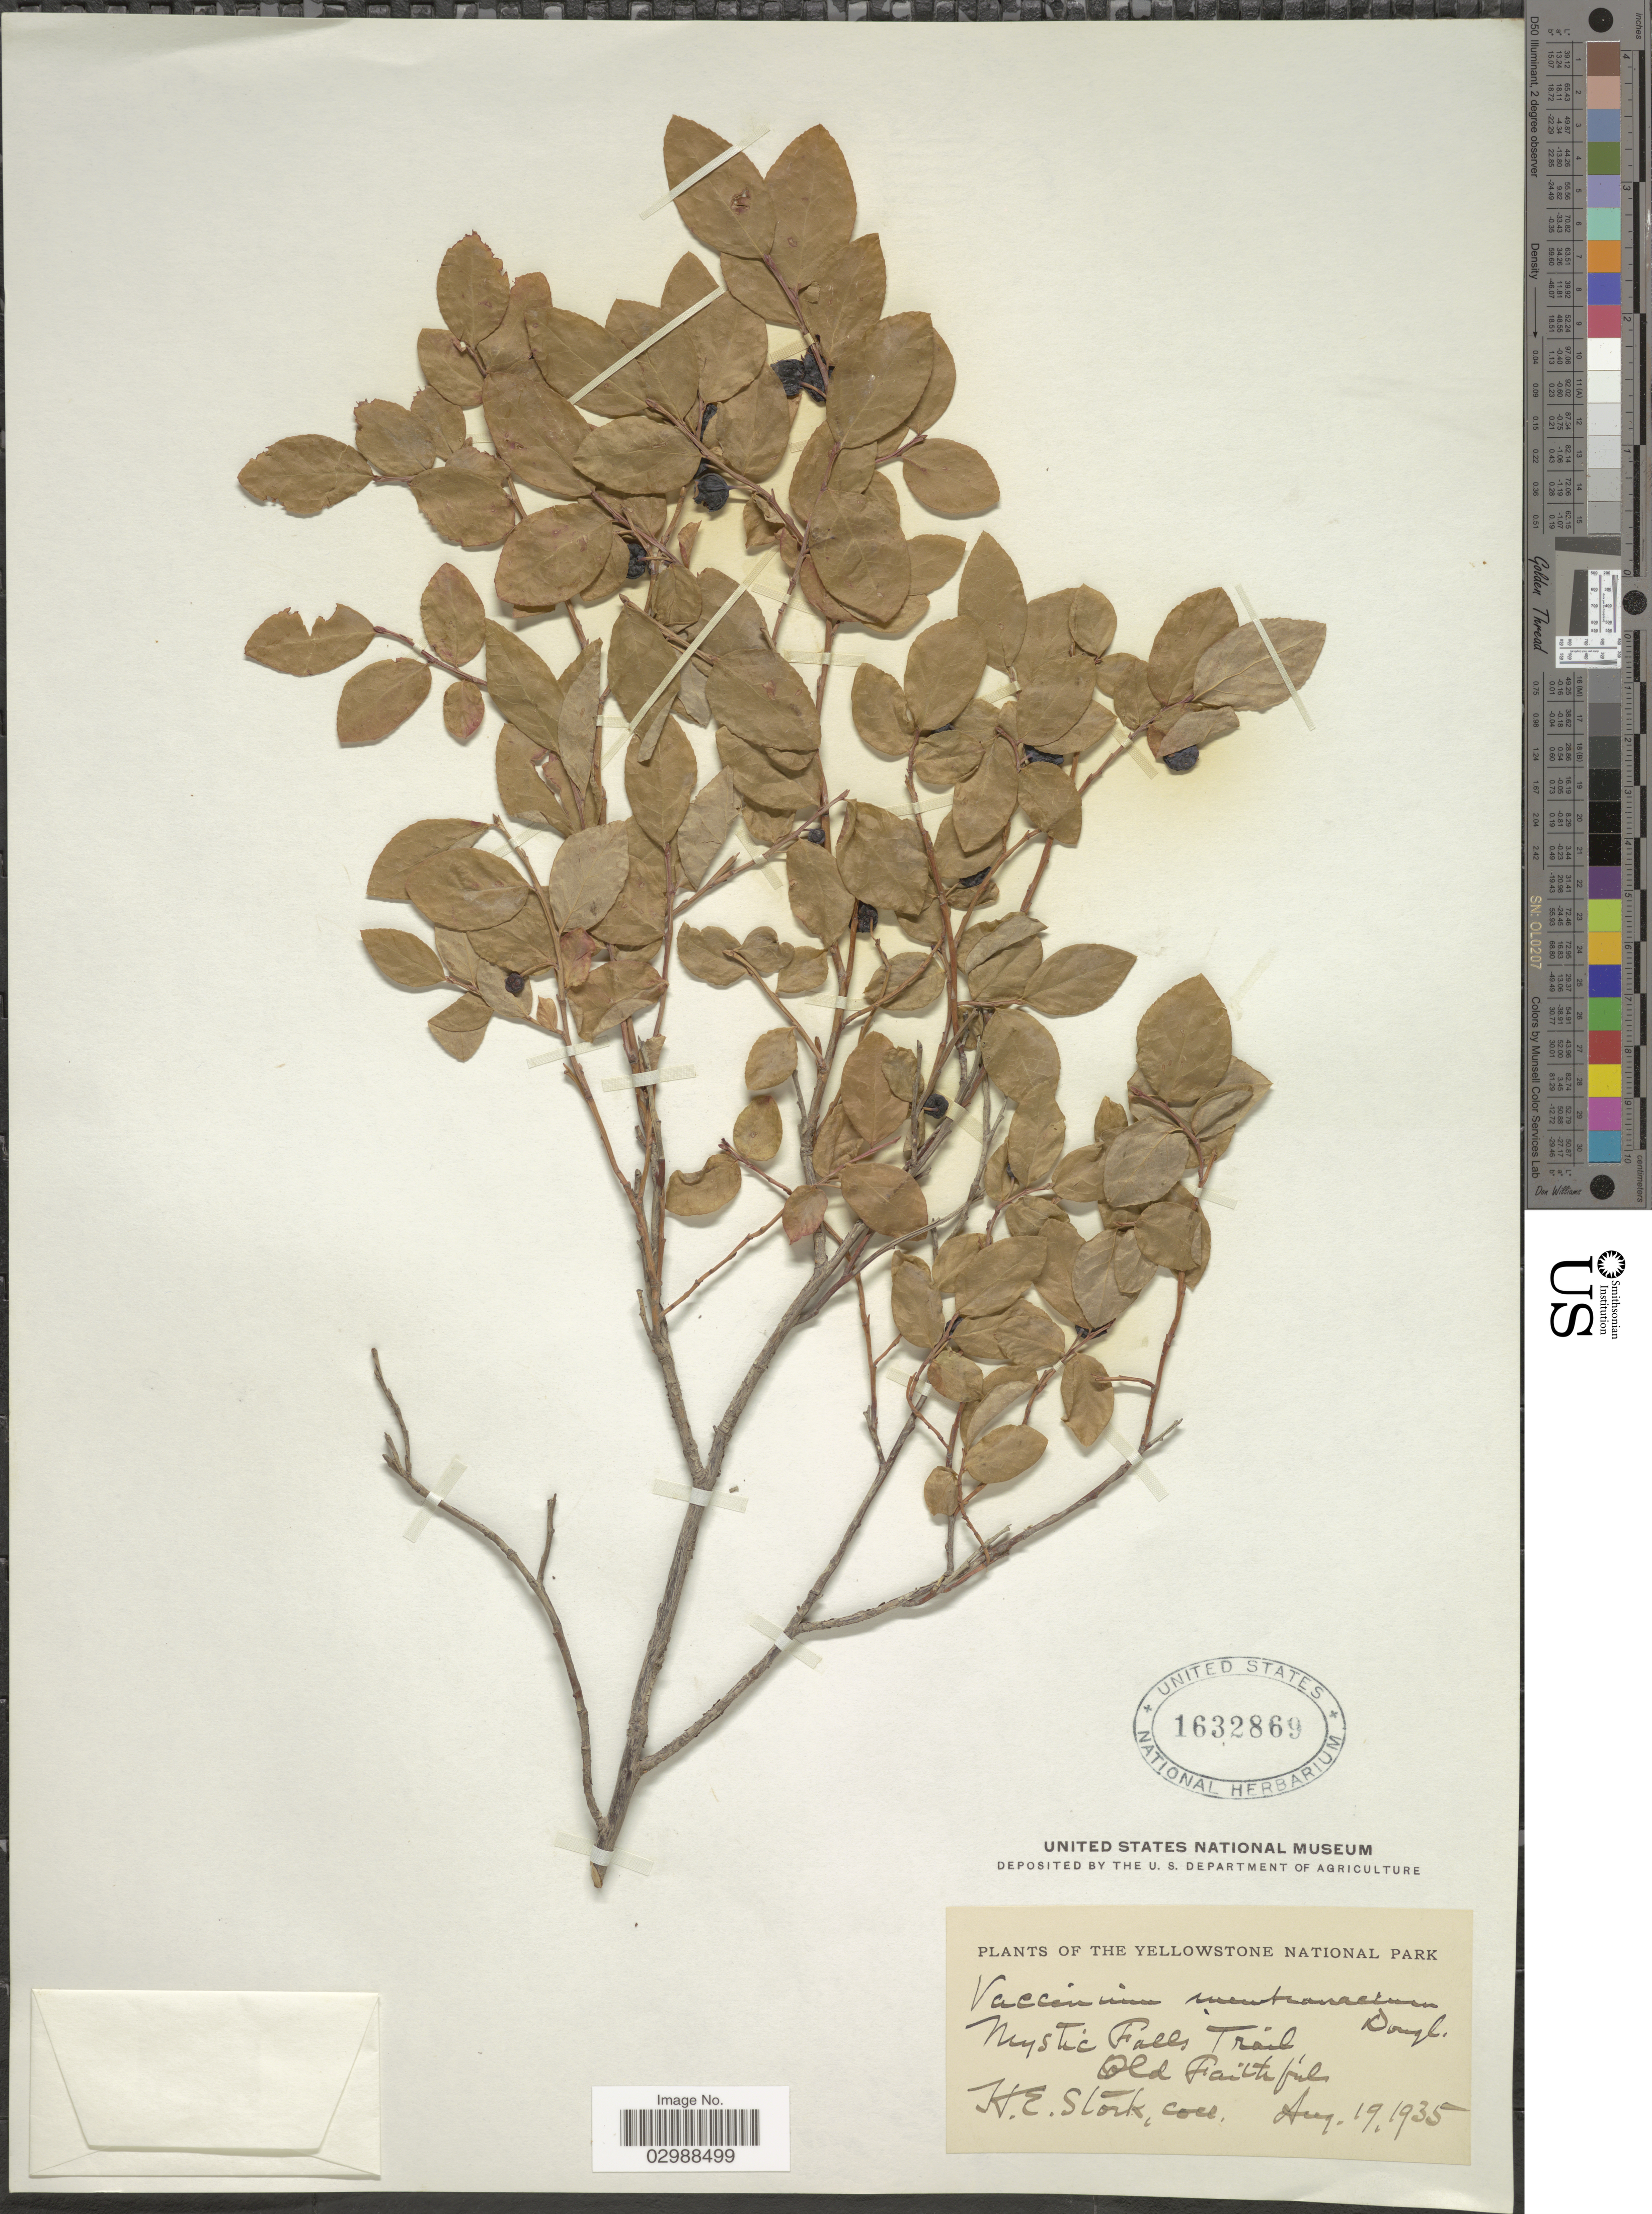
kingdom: Plantae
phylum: Tracheophyta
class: Magnoliopsida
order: Ericales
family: Ericaceae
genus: Vaccinium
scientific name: Vaccinium membranaceum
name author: Douglas ex Torr.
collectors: H. E. Stork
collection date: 1935-08-19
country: United States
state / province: Wyoming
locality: The Yellowstone National Park, Mystic Falls Trail, Old Faithful.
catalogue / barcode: US 1632869